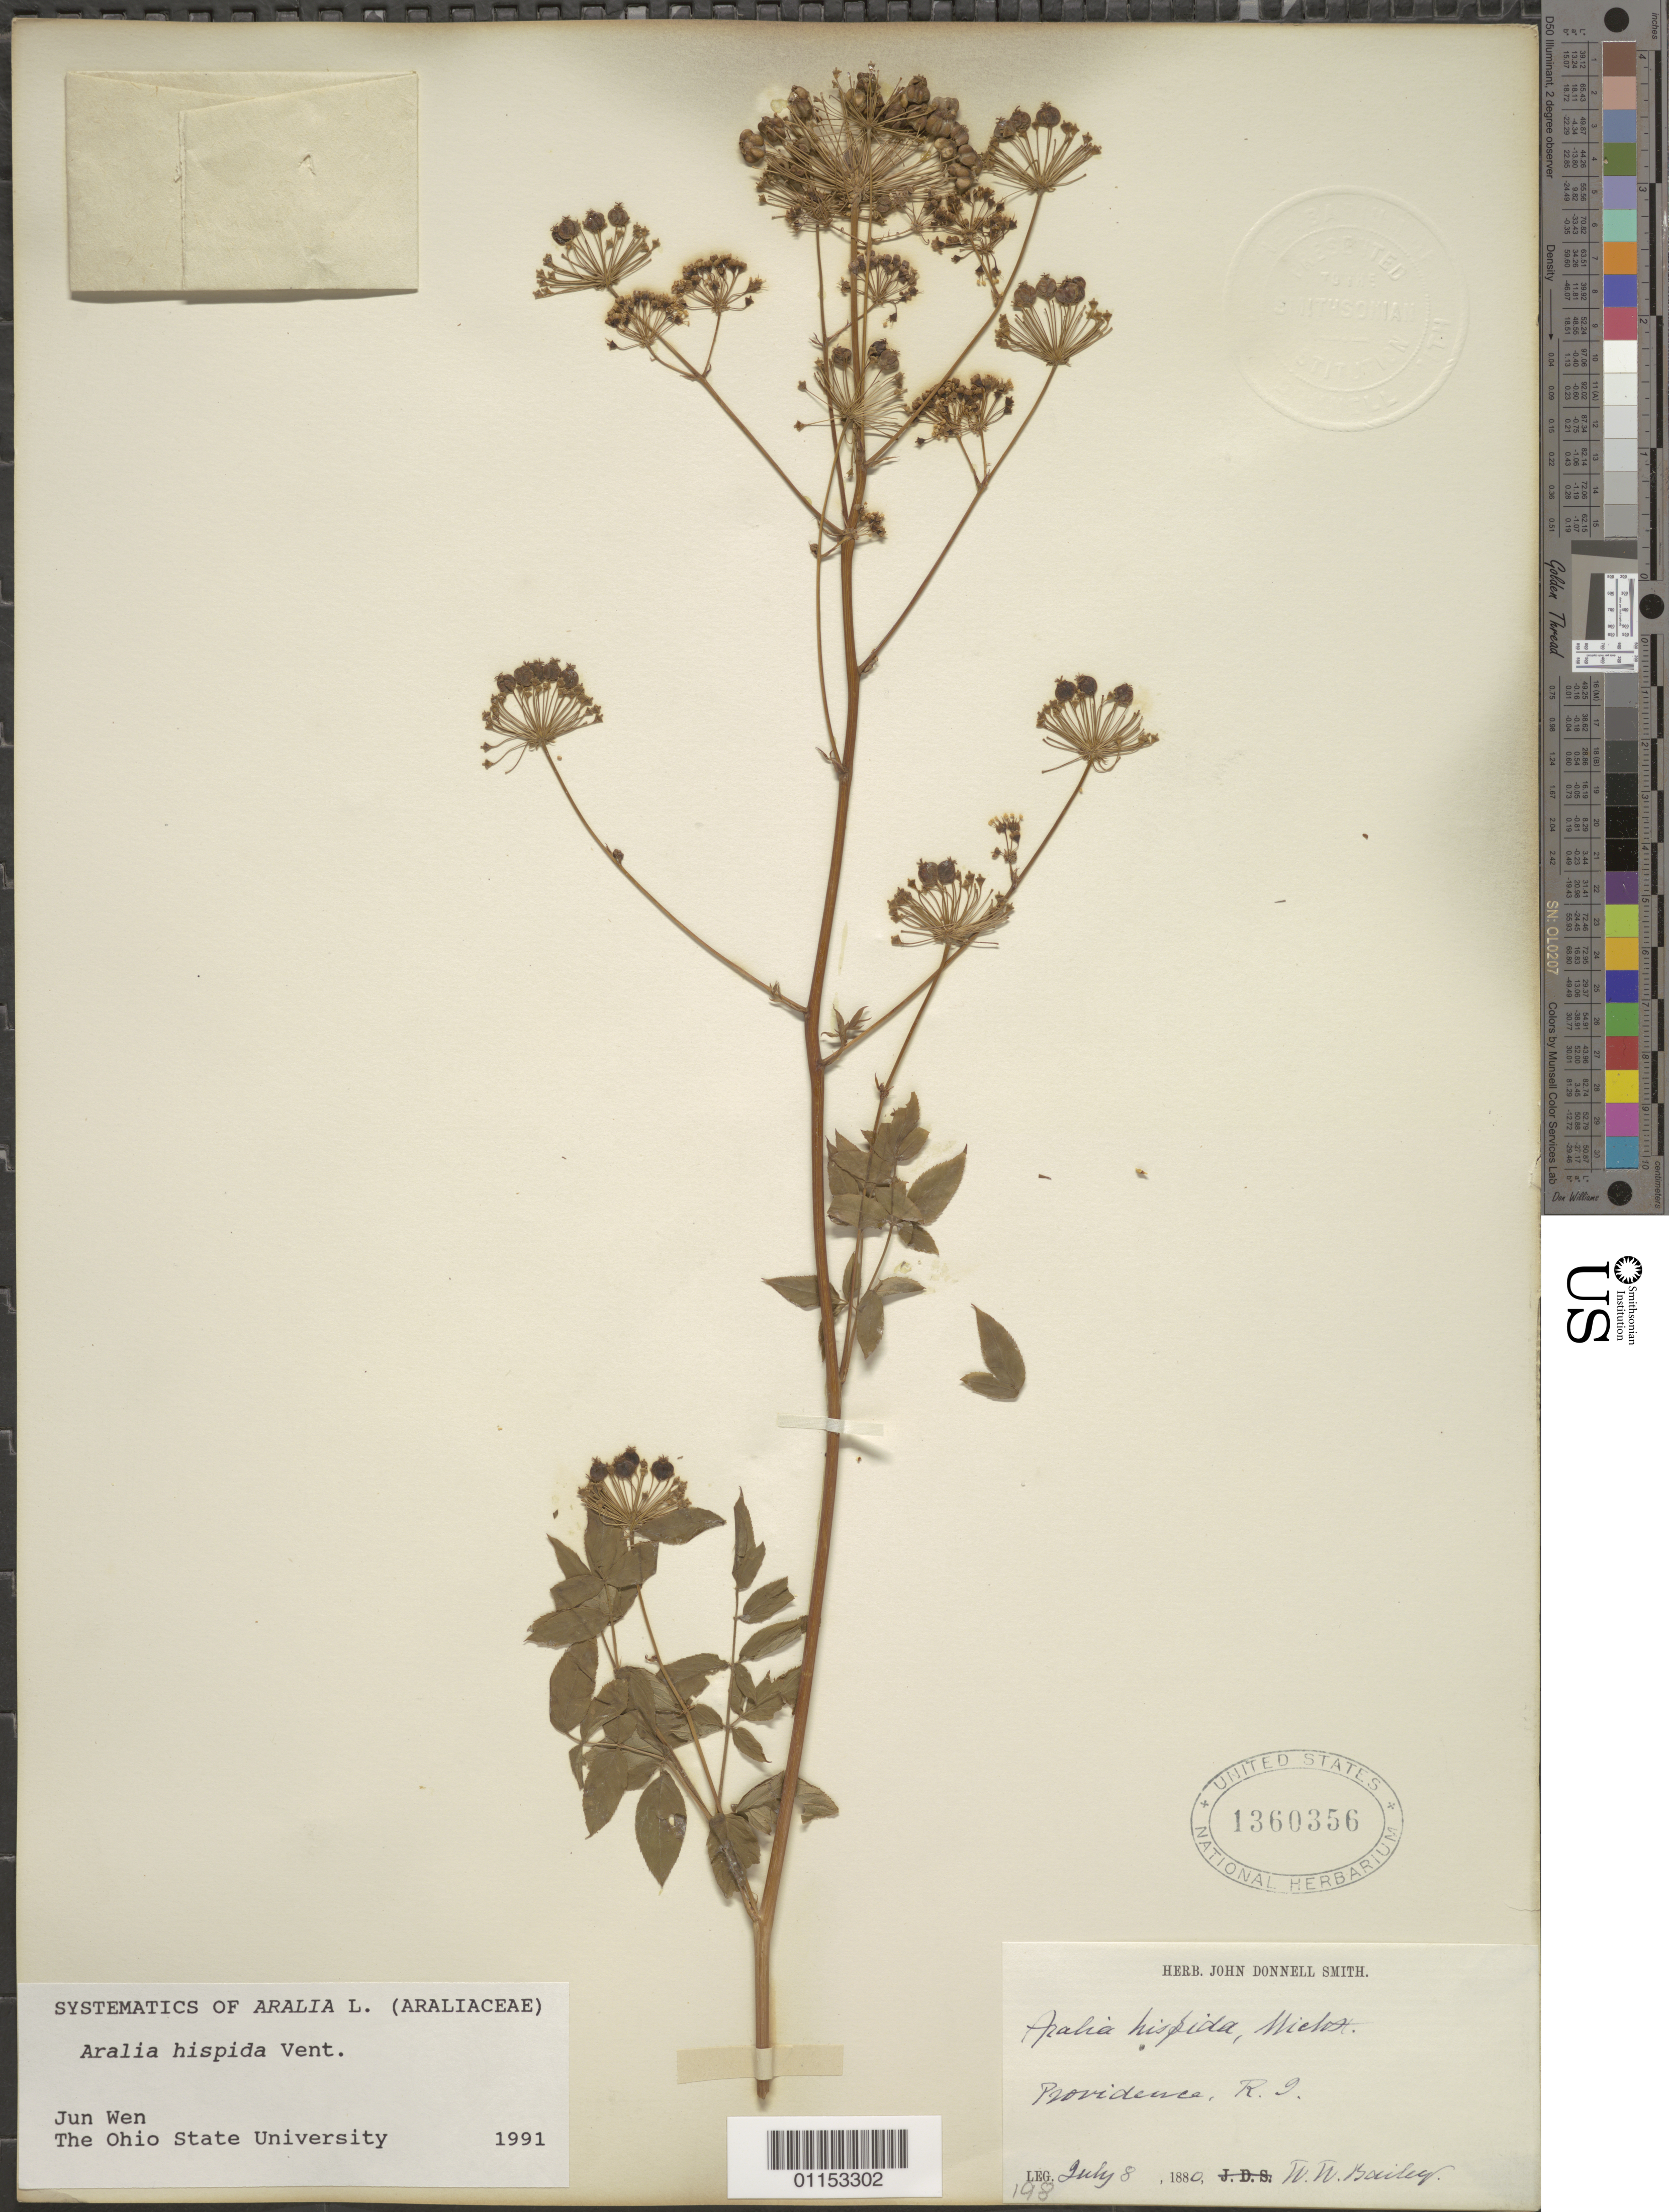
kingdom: Plantae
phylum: Tracheophyta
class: Magnoliopsida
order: Apiales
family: Araliaceae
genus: Aralia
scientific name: Aralia hispida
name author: Vent.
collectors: W. W. Bailey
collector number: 198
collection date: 1880-07-08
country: United States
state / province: Rhode Island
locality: Providence.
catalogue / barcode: US 1360356